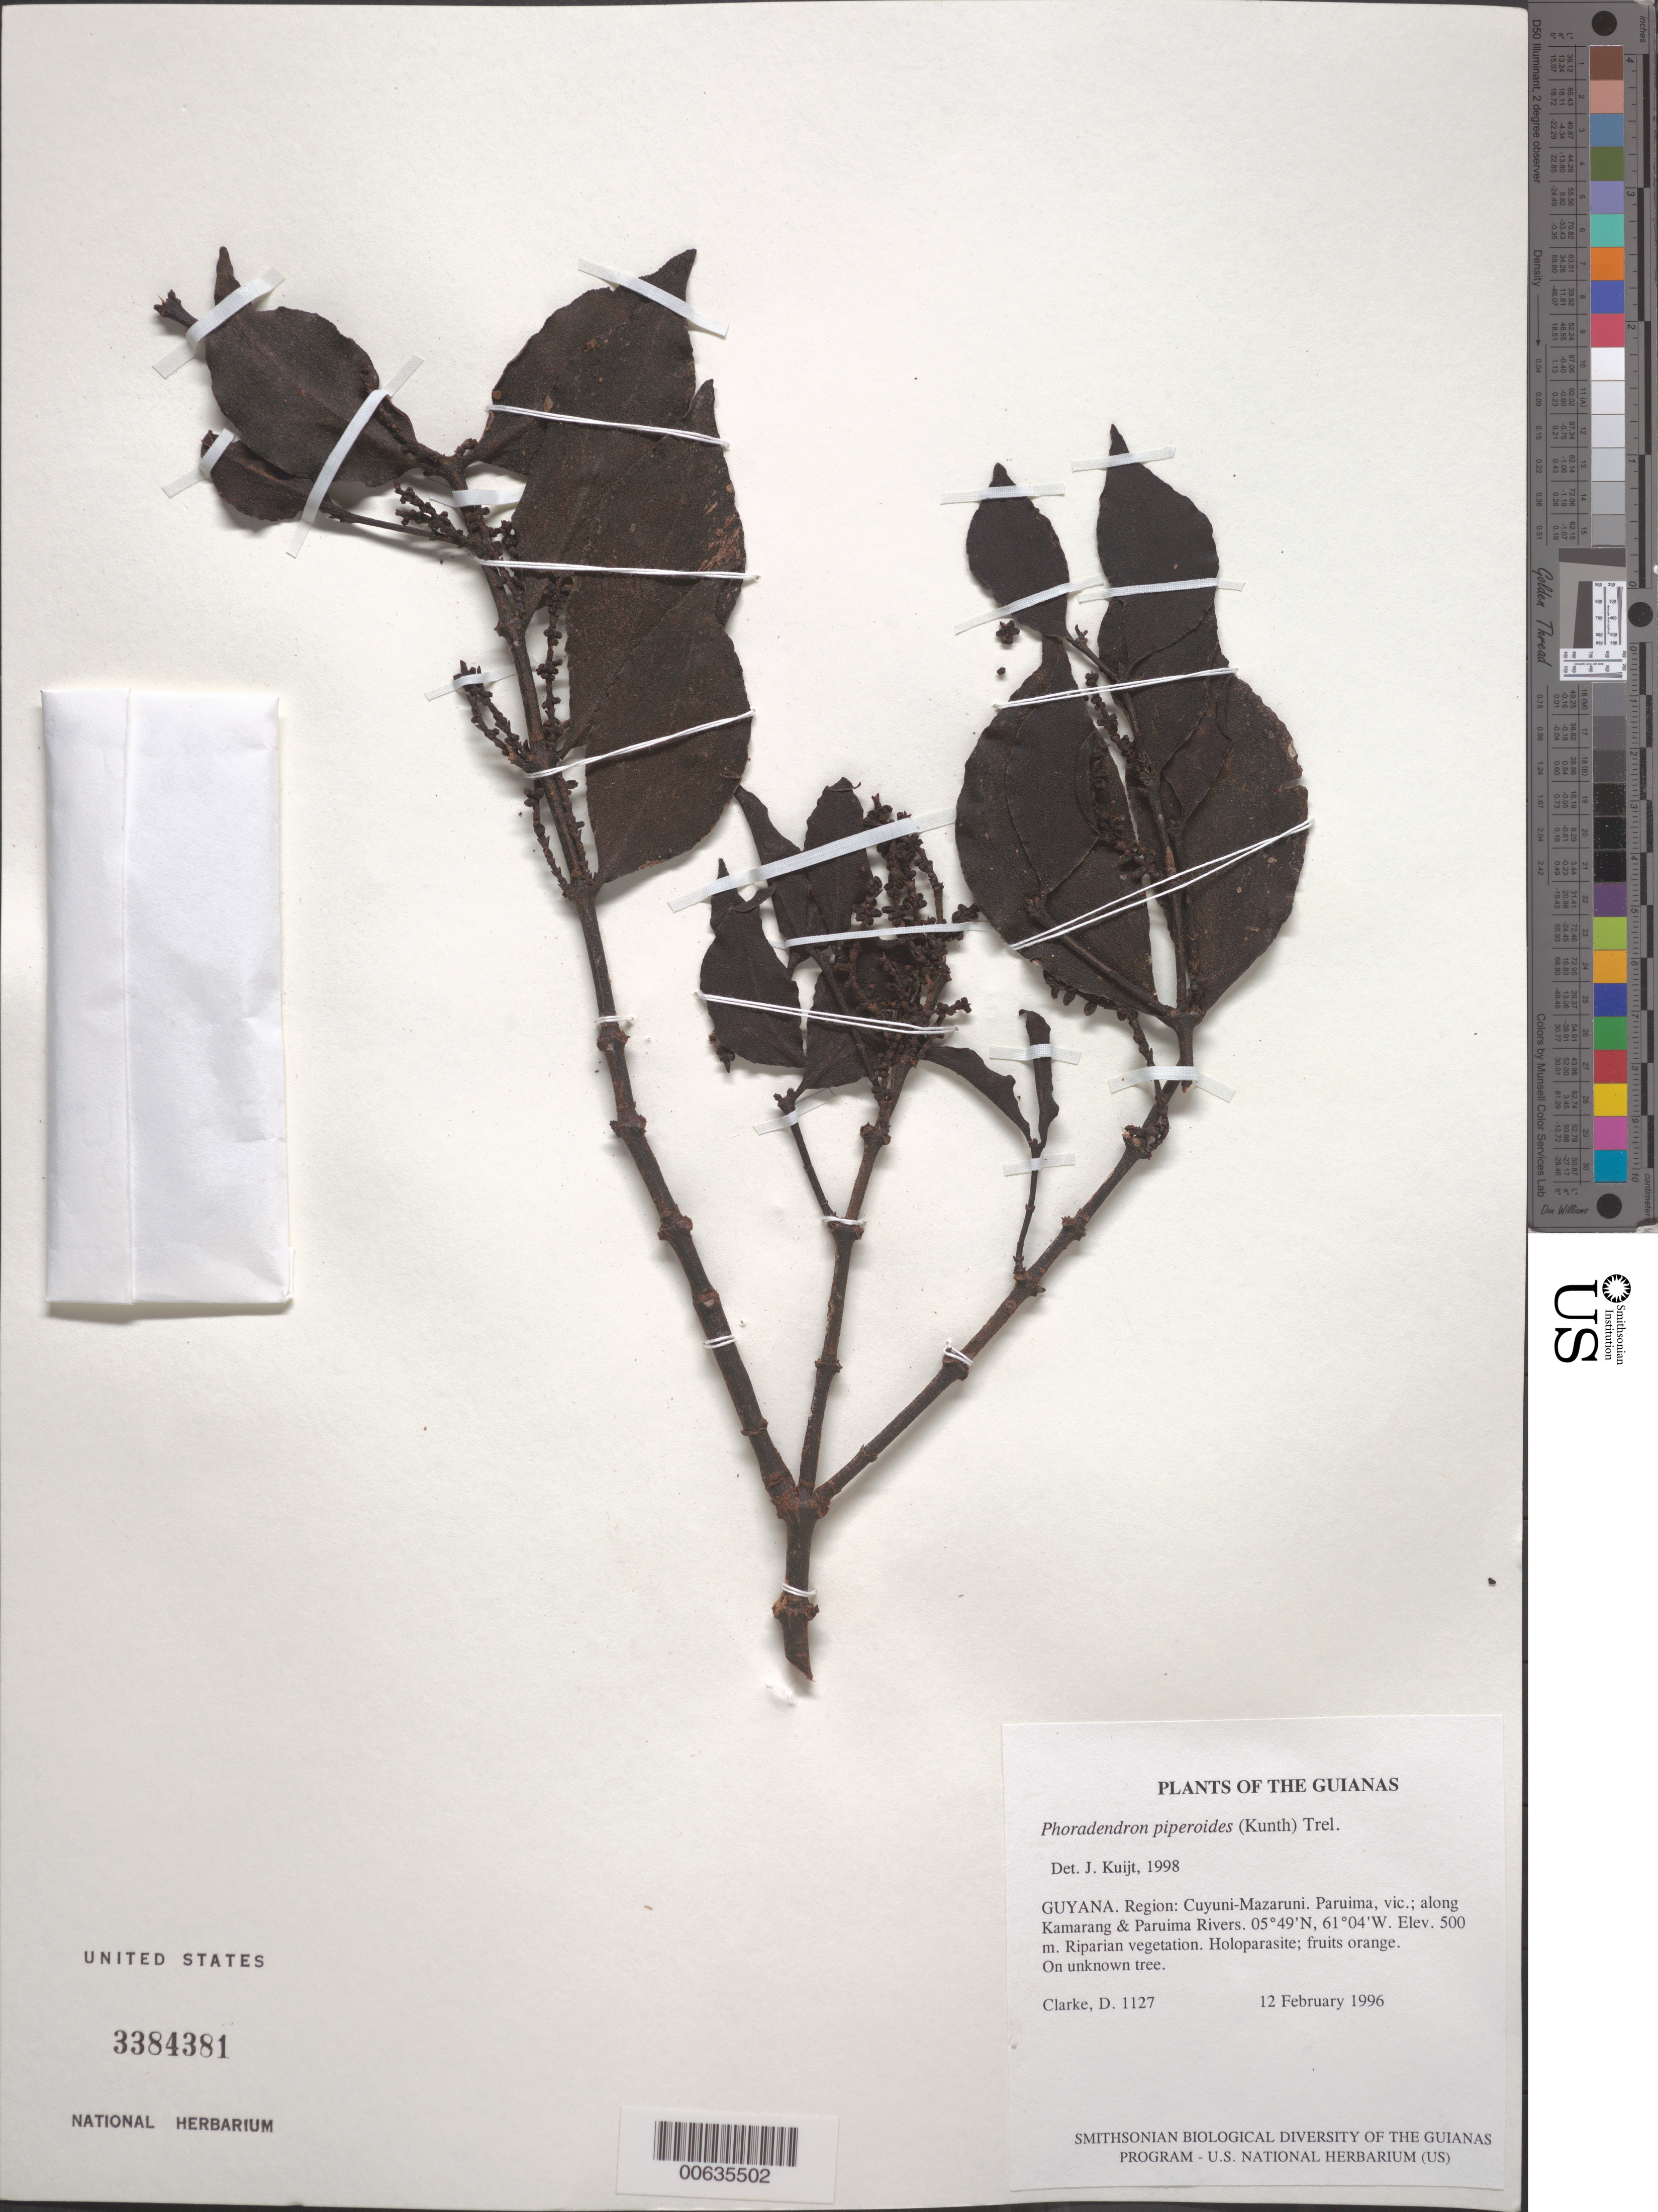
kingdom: Plantae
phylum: Tracheophyta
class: Magnoliopsida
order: Santalales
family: Viscaceae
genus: Phoradendron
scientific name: Phoradendron piperoides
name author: (Kunth) Trel.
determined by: Kuijt, Job, (CANADA)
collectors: H. D. Clarke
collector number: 1127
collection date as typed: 12 February 1996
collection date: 1996-02-12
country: Guyana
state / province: Cuyuni-Mazaruni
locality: Paruima, vic.; along Kamarang & Paruima Rivers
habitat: Riparian vegetation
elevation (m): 500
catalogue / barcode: US 3384381